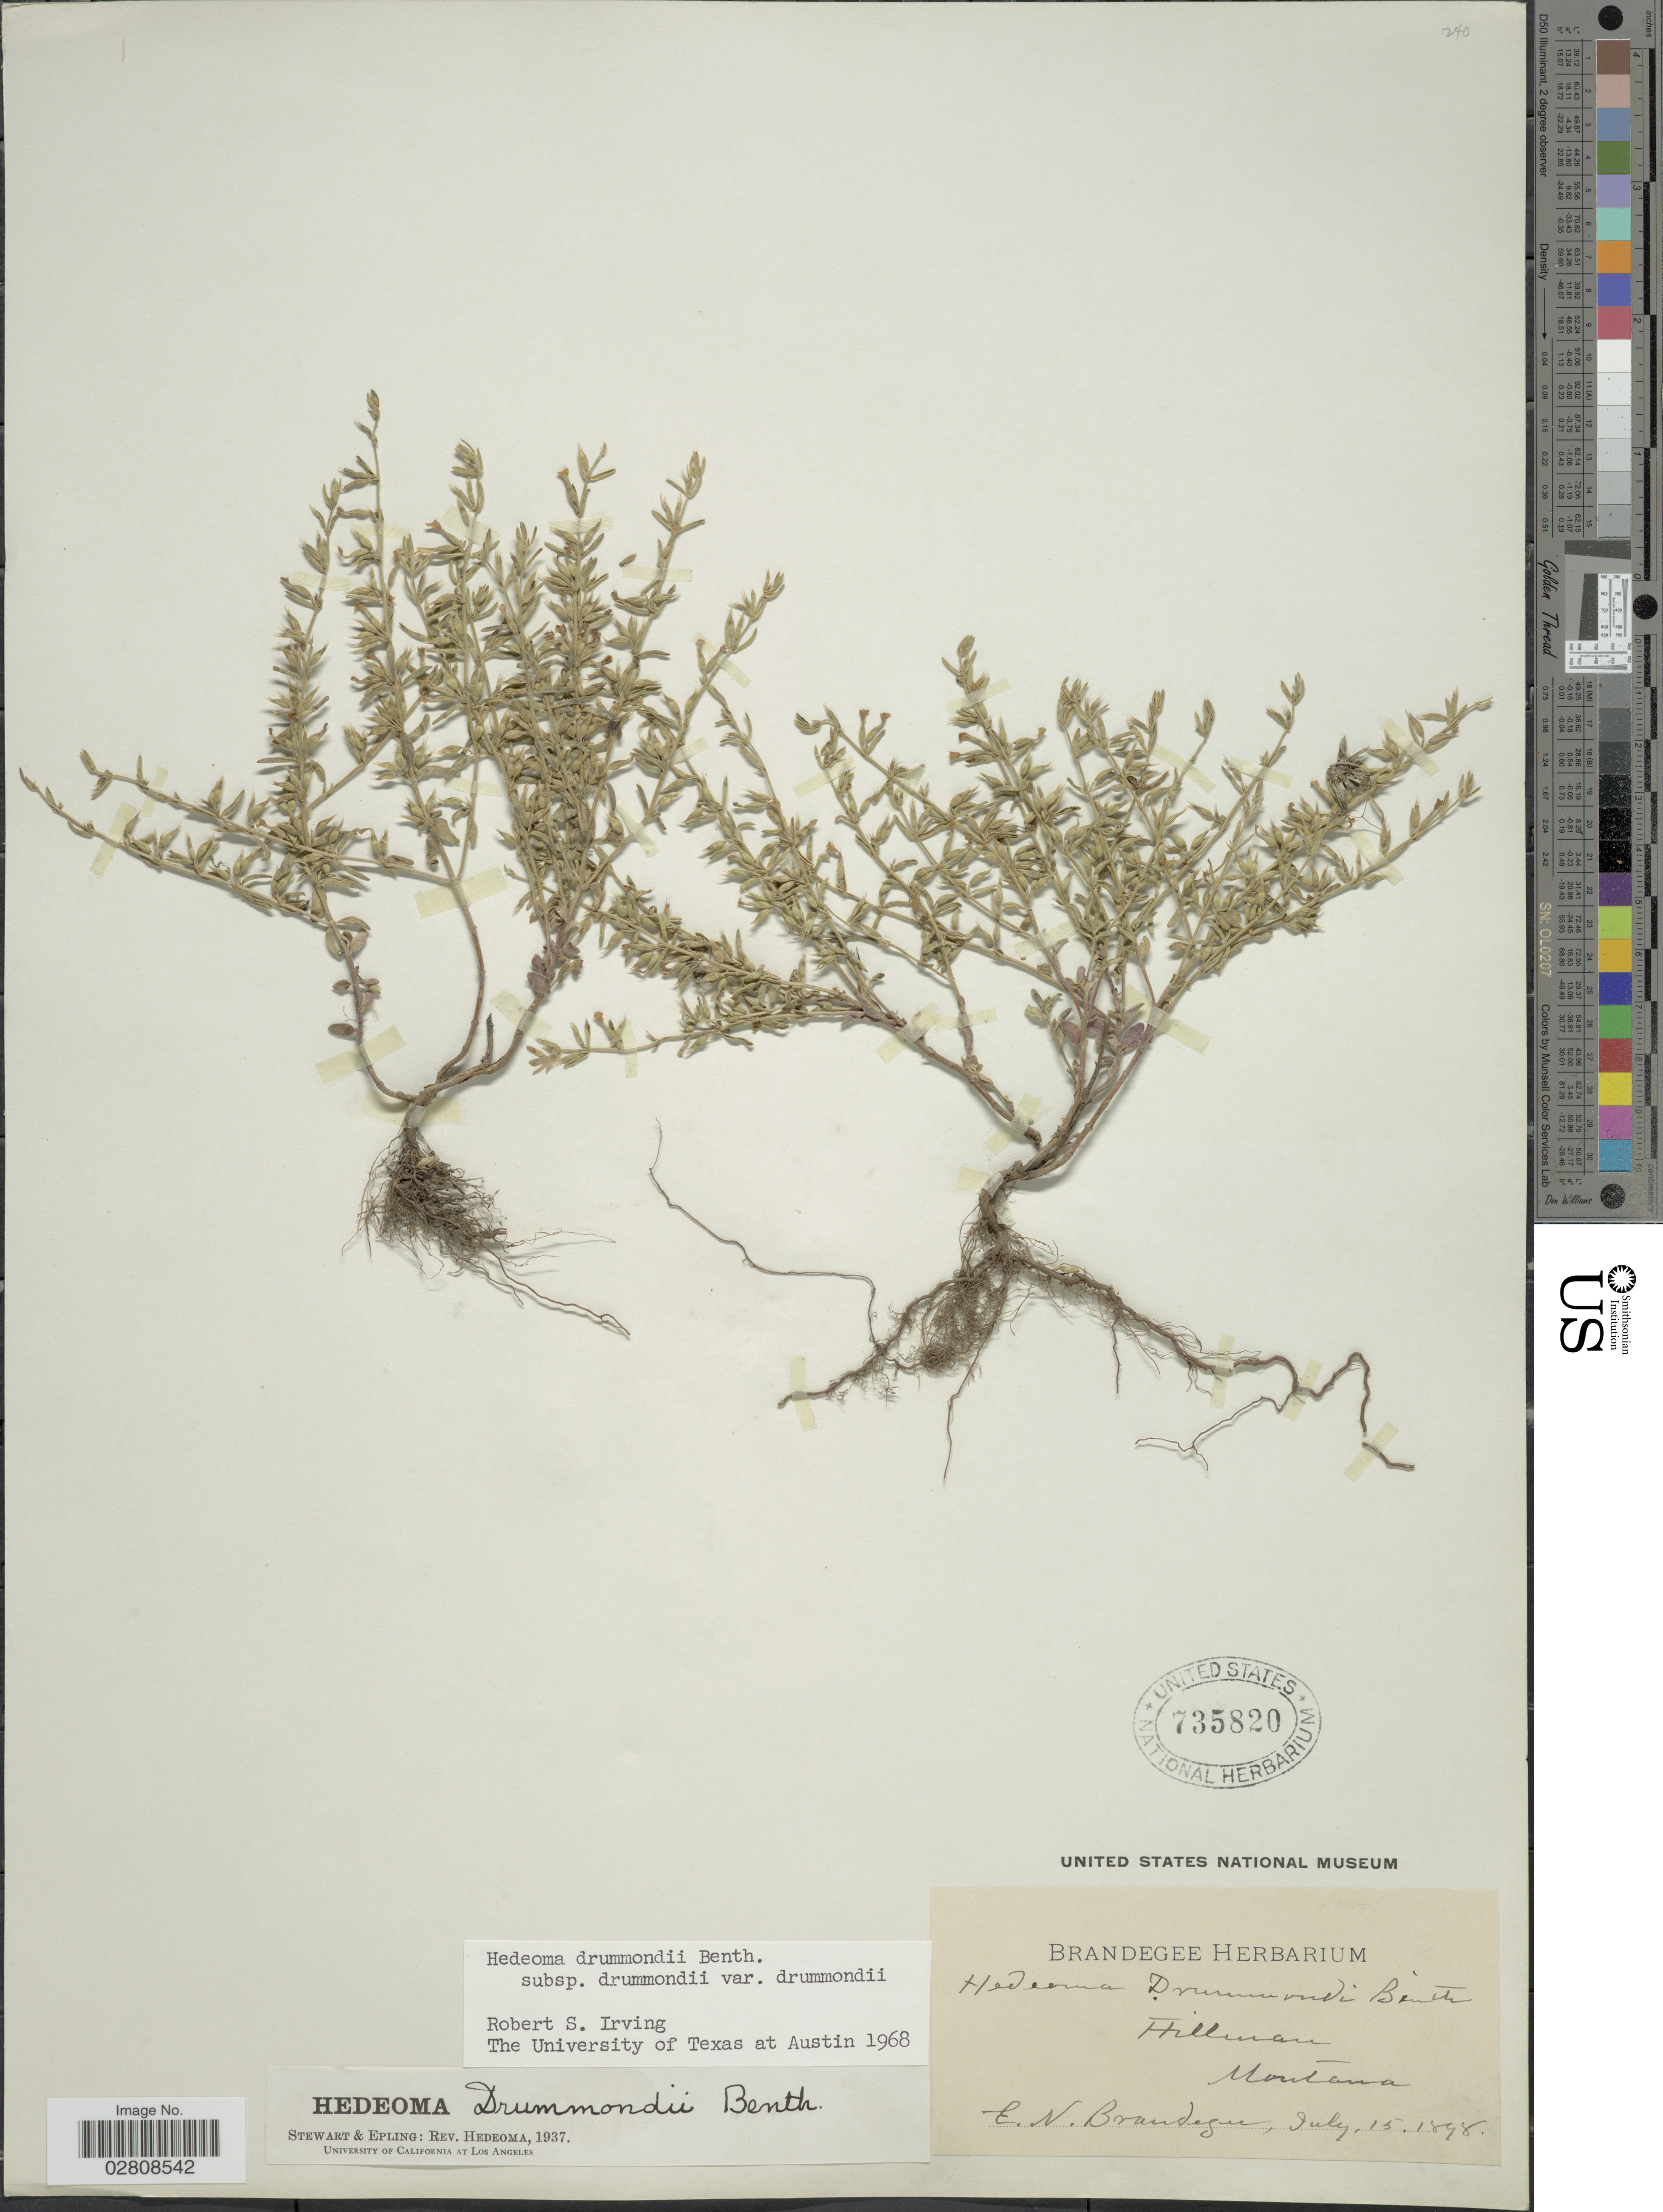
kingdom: Plantae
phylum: Tracheophyta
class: Magnoliopsida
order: Lamiales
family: Lamiaceae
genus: Hedeoma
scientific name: Hedeoma drummondii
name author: Benth.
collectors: E. Brandegee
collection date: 1898-07-15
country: United States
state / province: Montana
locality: Hillman.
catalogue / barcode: US 735820